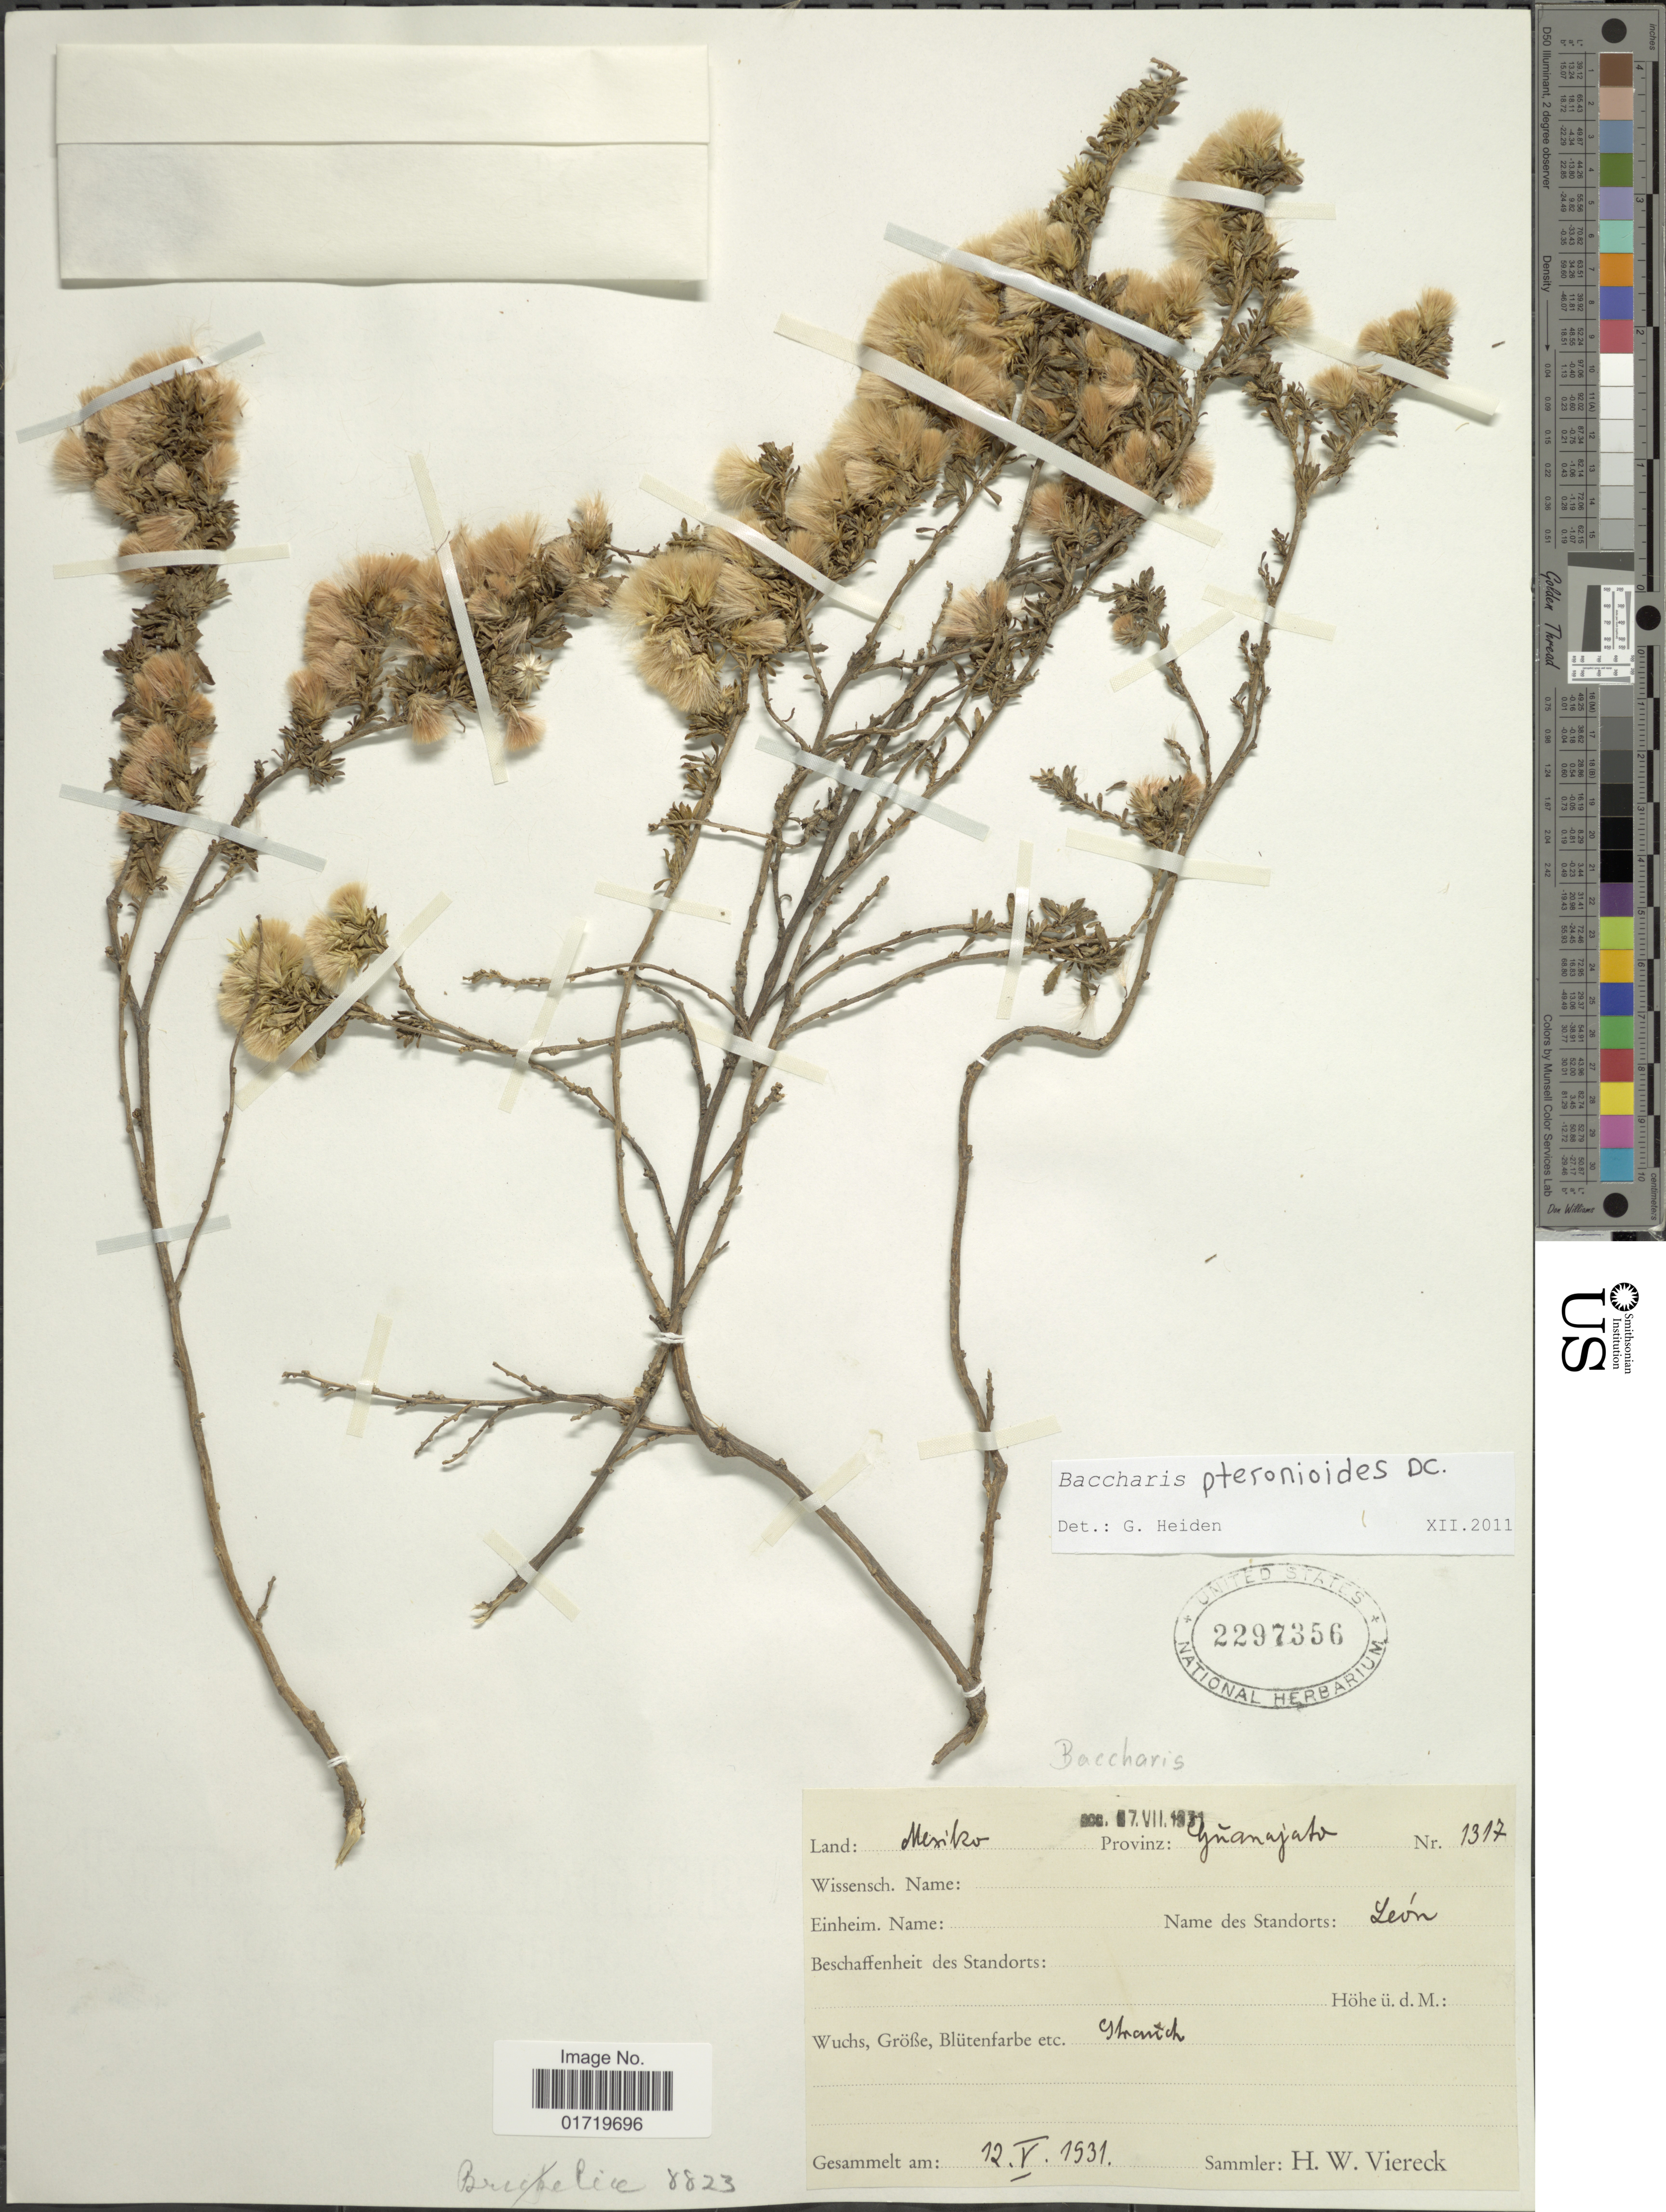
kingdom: Plantae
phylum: Tracheophyta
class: Magnoliopsida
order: Asterales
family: Asteraceae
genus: Baccharis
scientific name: Baccharis pteronioides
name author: DC.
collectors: H. W. Viereck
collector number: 1317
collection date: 1931-05-12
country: Mexico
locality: Guanajato, Leon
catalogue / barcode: US 2297356